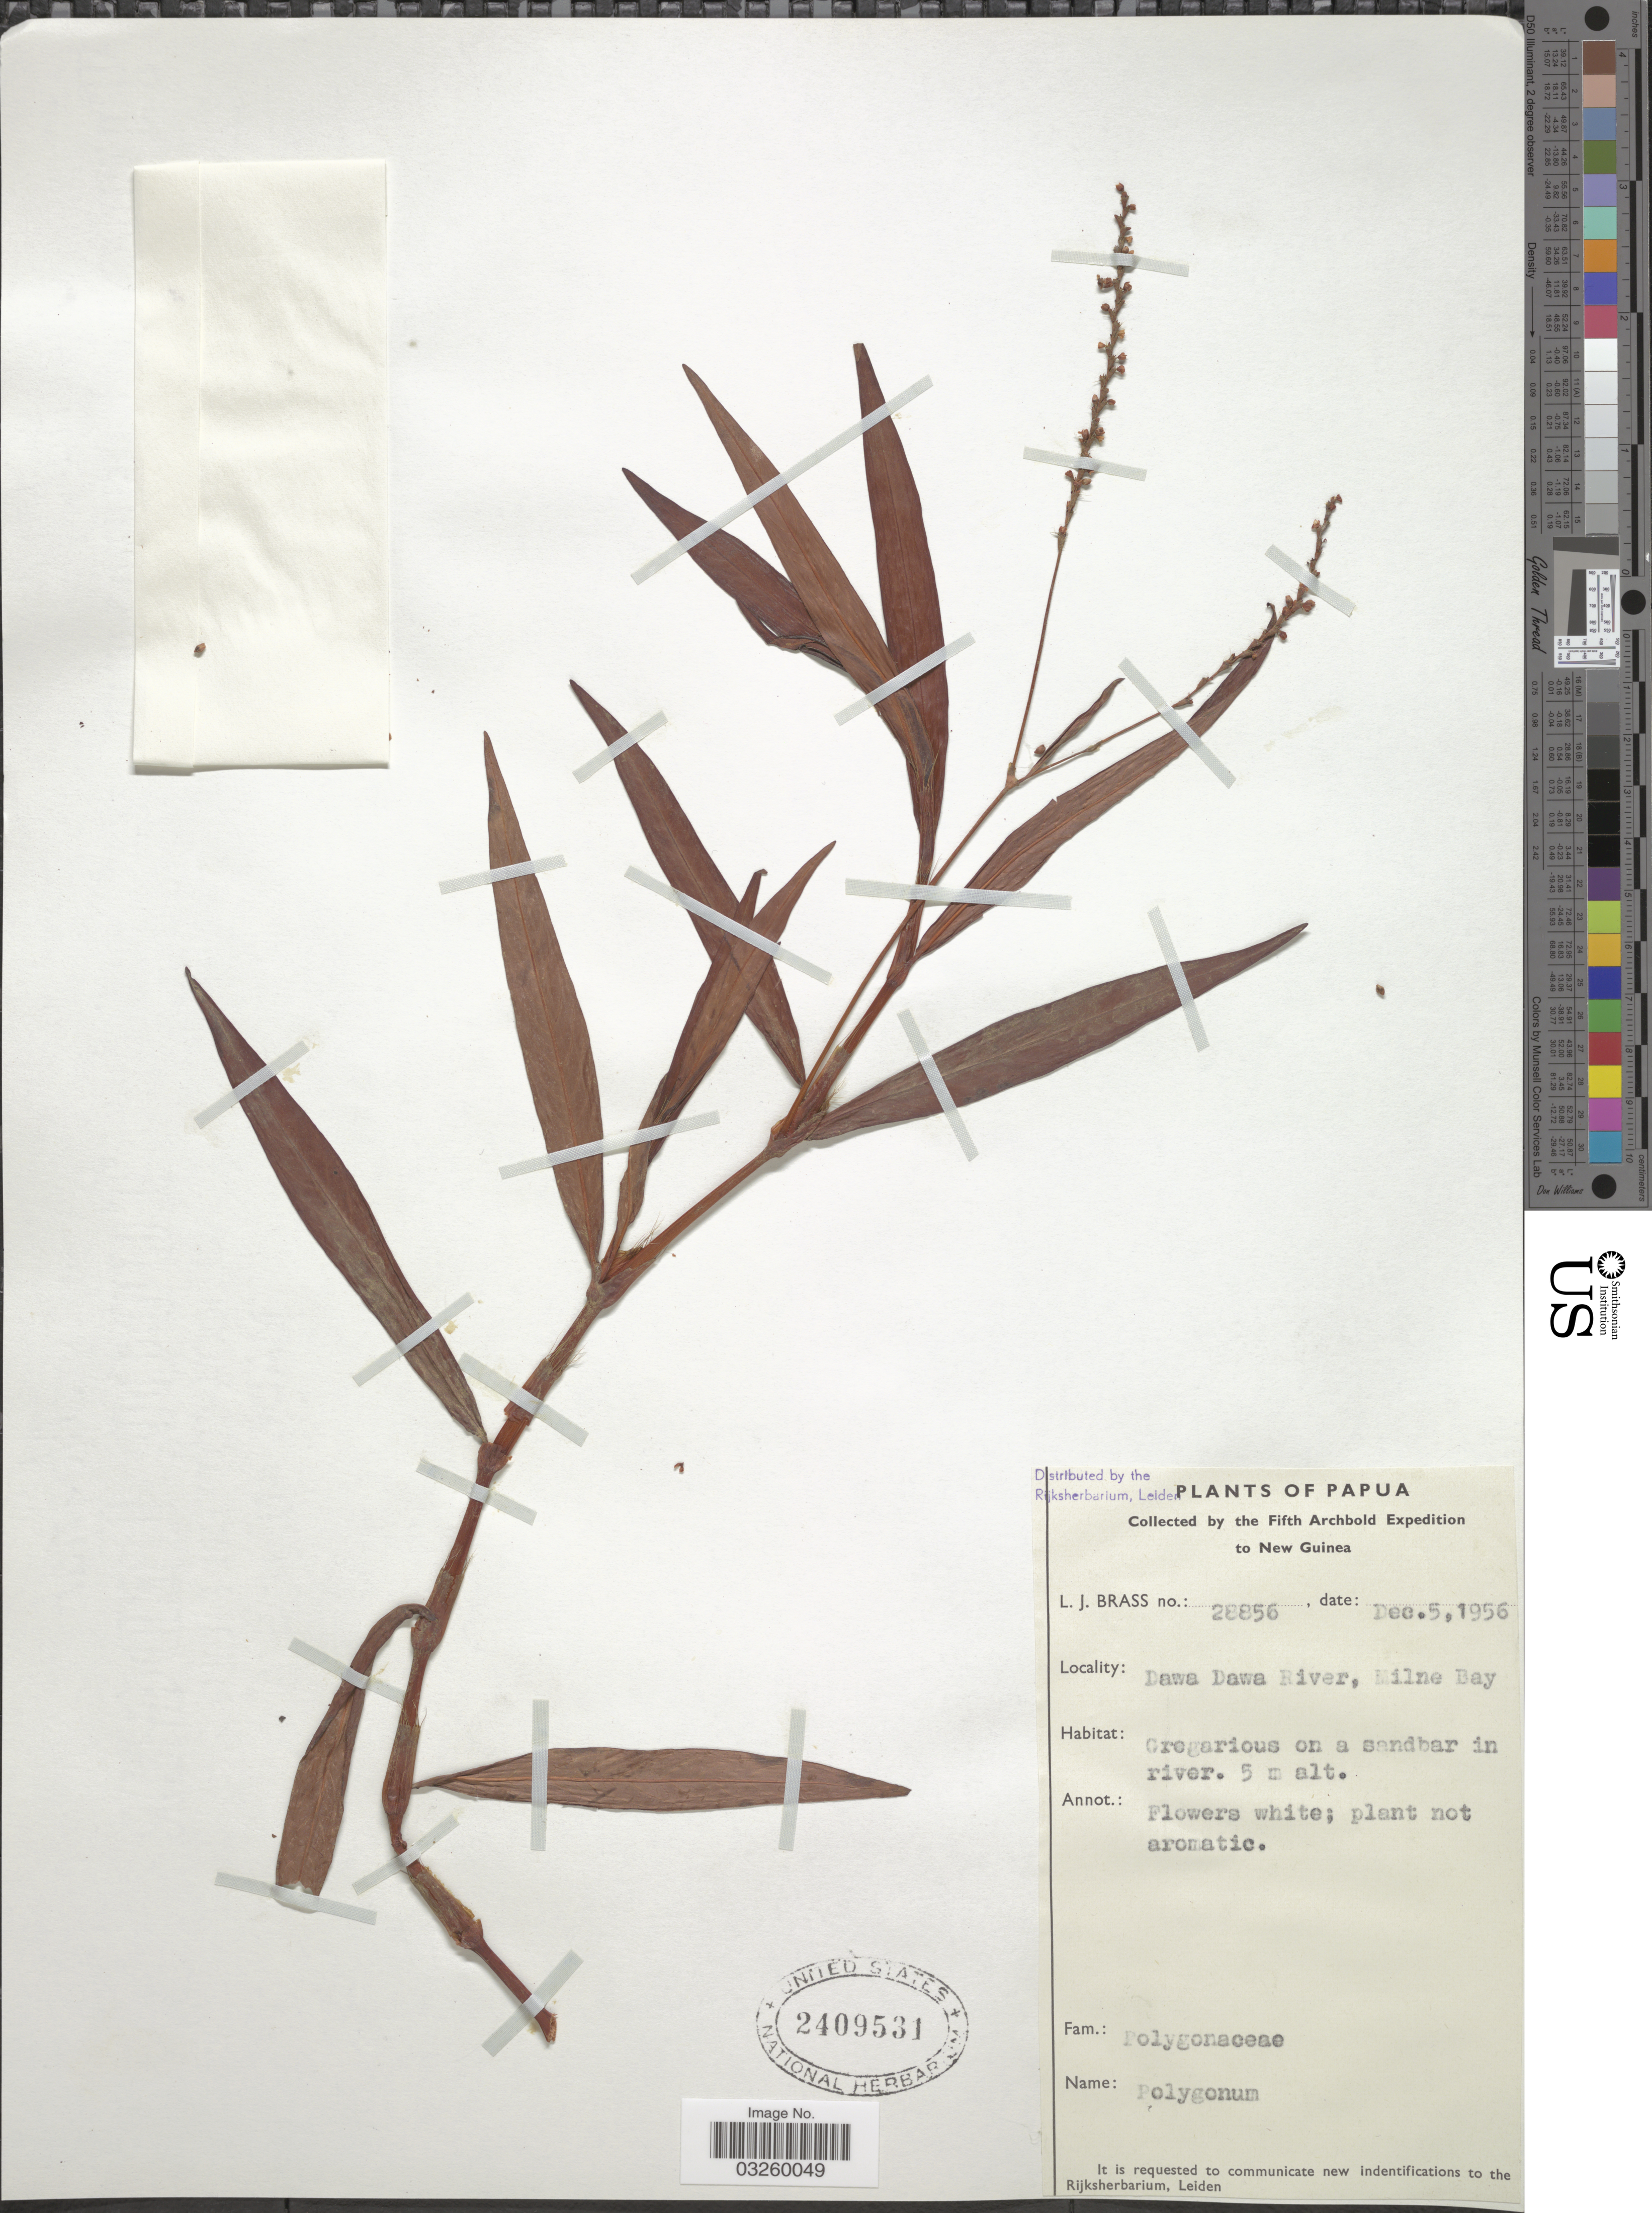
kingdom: Plantae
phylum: Tracheophyta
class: Magnoliopsida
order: Caryophyllales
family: Polygonaceae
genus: Persicaria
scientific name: Persicaria sp.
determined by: Wagner, W. L., (BOT), Smithsonian Institution - National Museum of Natural History (UNITED STATES)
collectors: L. J. Brass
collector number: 28856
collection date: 1956-12-05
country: Papua New Guinea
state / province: Milne Bay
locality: Dawa Dawa River.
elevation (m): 5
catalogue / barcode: US 2409531